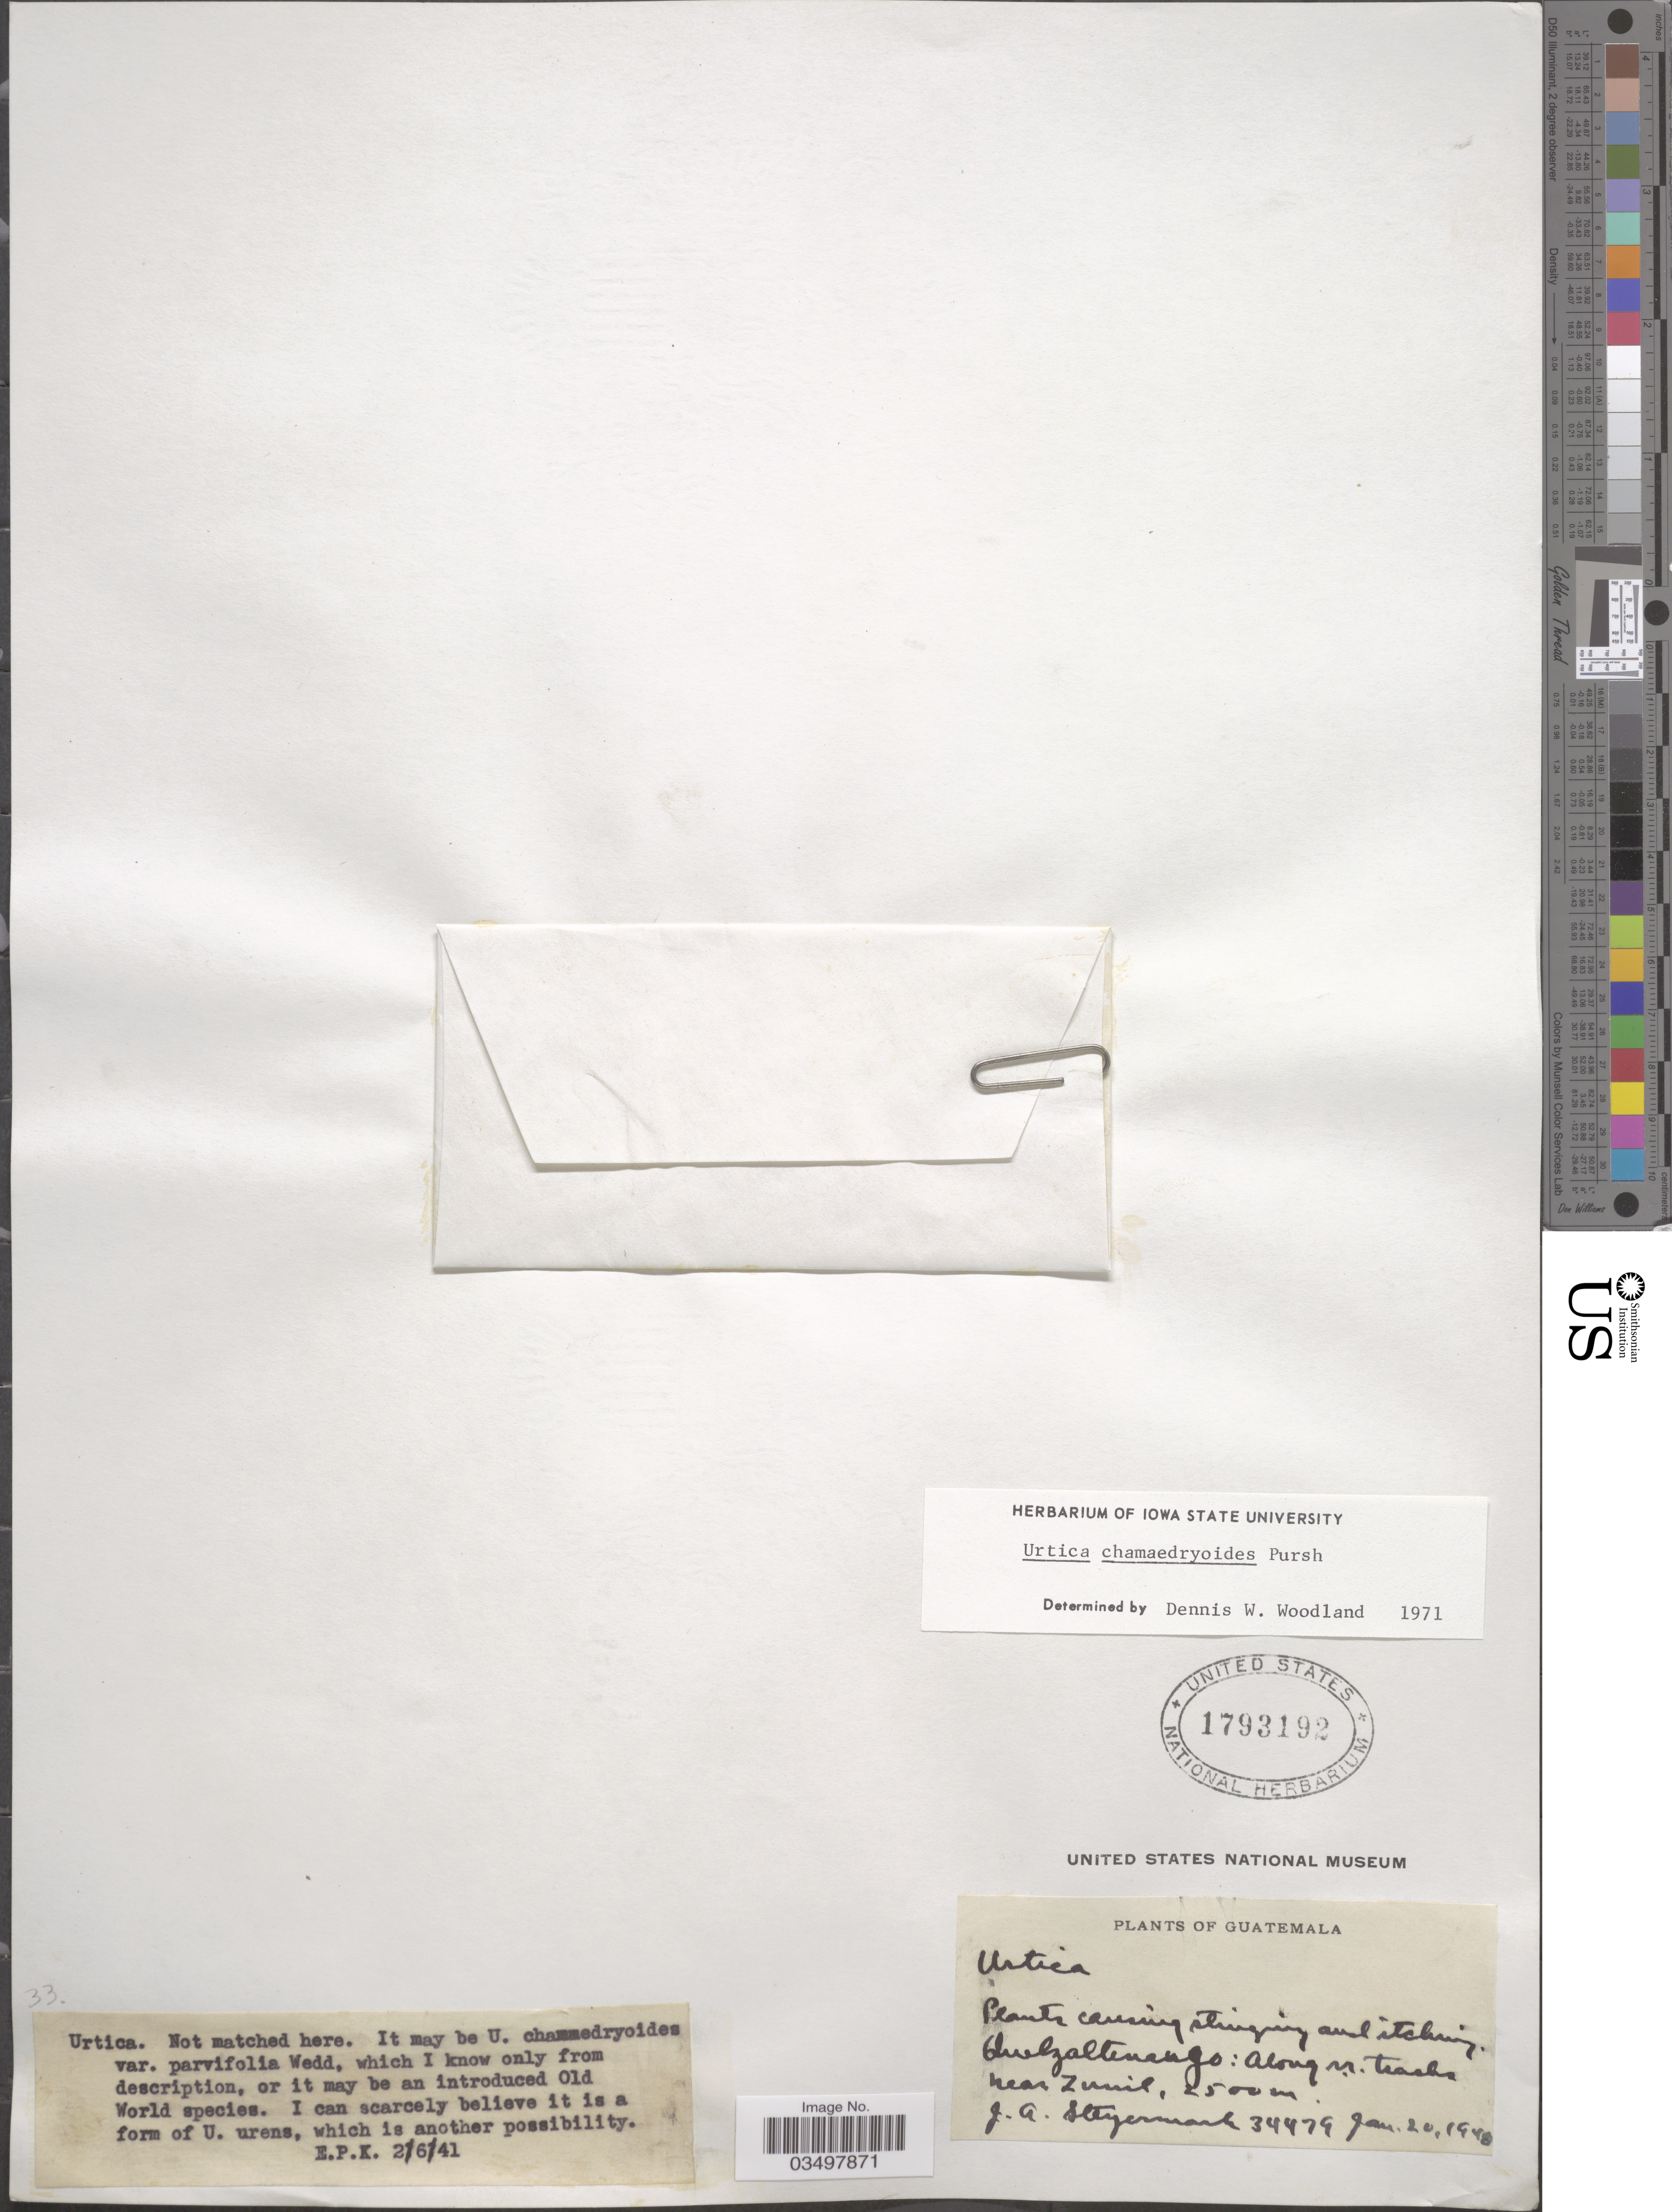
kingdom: Plantae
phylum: Tracheophyta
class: Magnoliopsida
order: Rosales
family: Urticaceae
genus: Urtica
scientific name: Urtica chamaedryoides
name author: Pursh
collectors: J. Steyermark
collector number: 34479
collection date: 1948-01-20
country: Guatemala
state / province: Quetzaltenango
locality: Along rr. tracks near Zunil.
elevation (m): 2500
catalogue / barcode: US 1793192